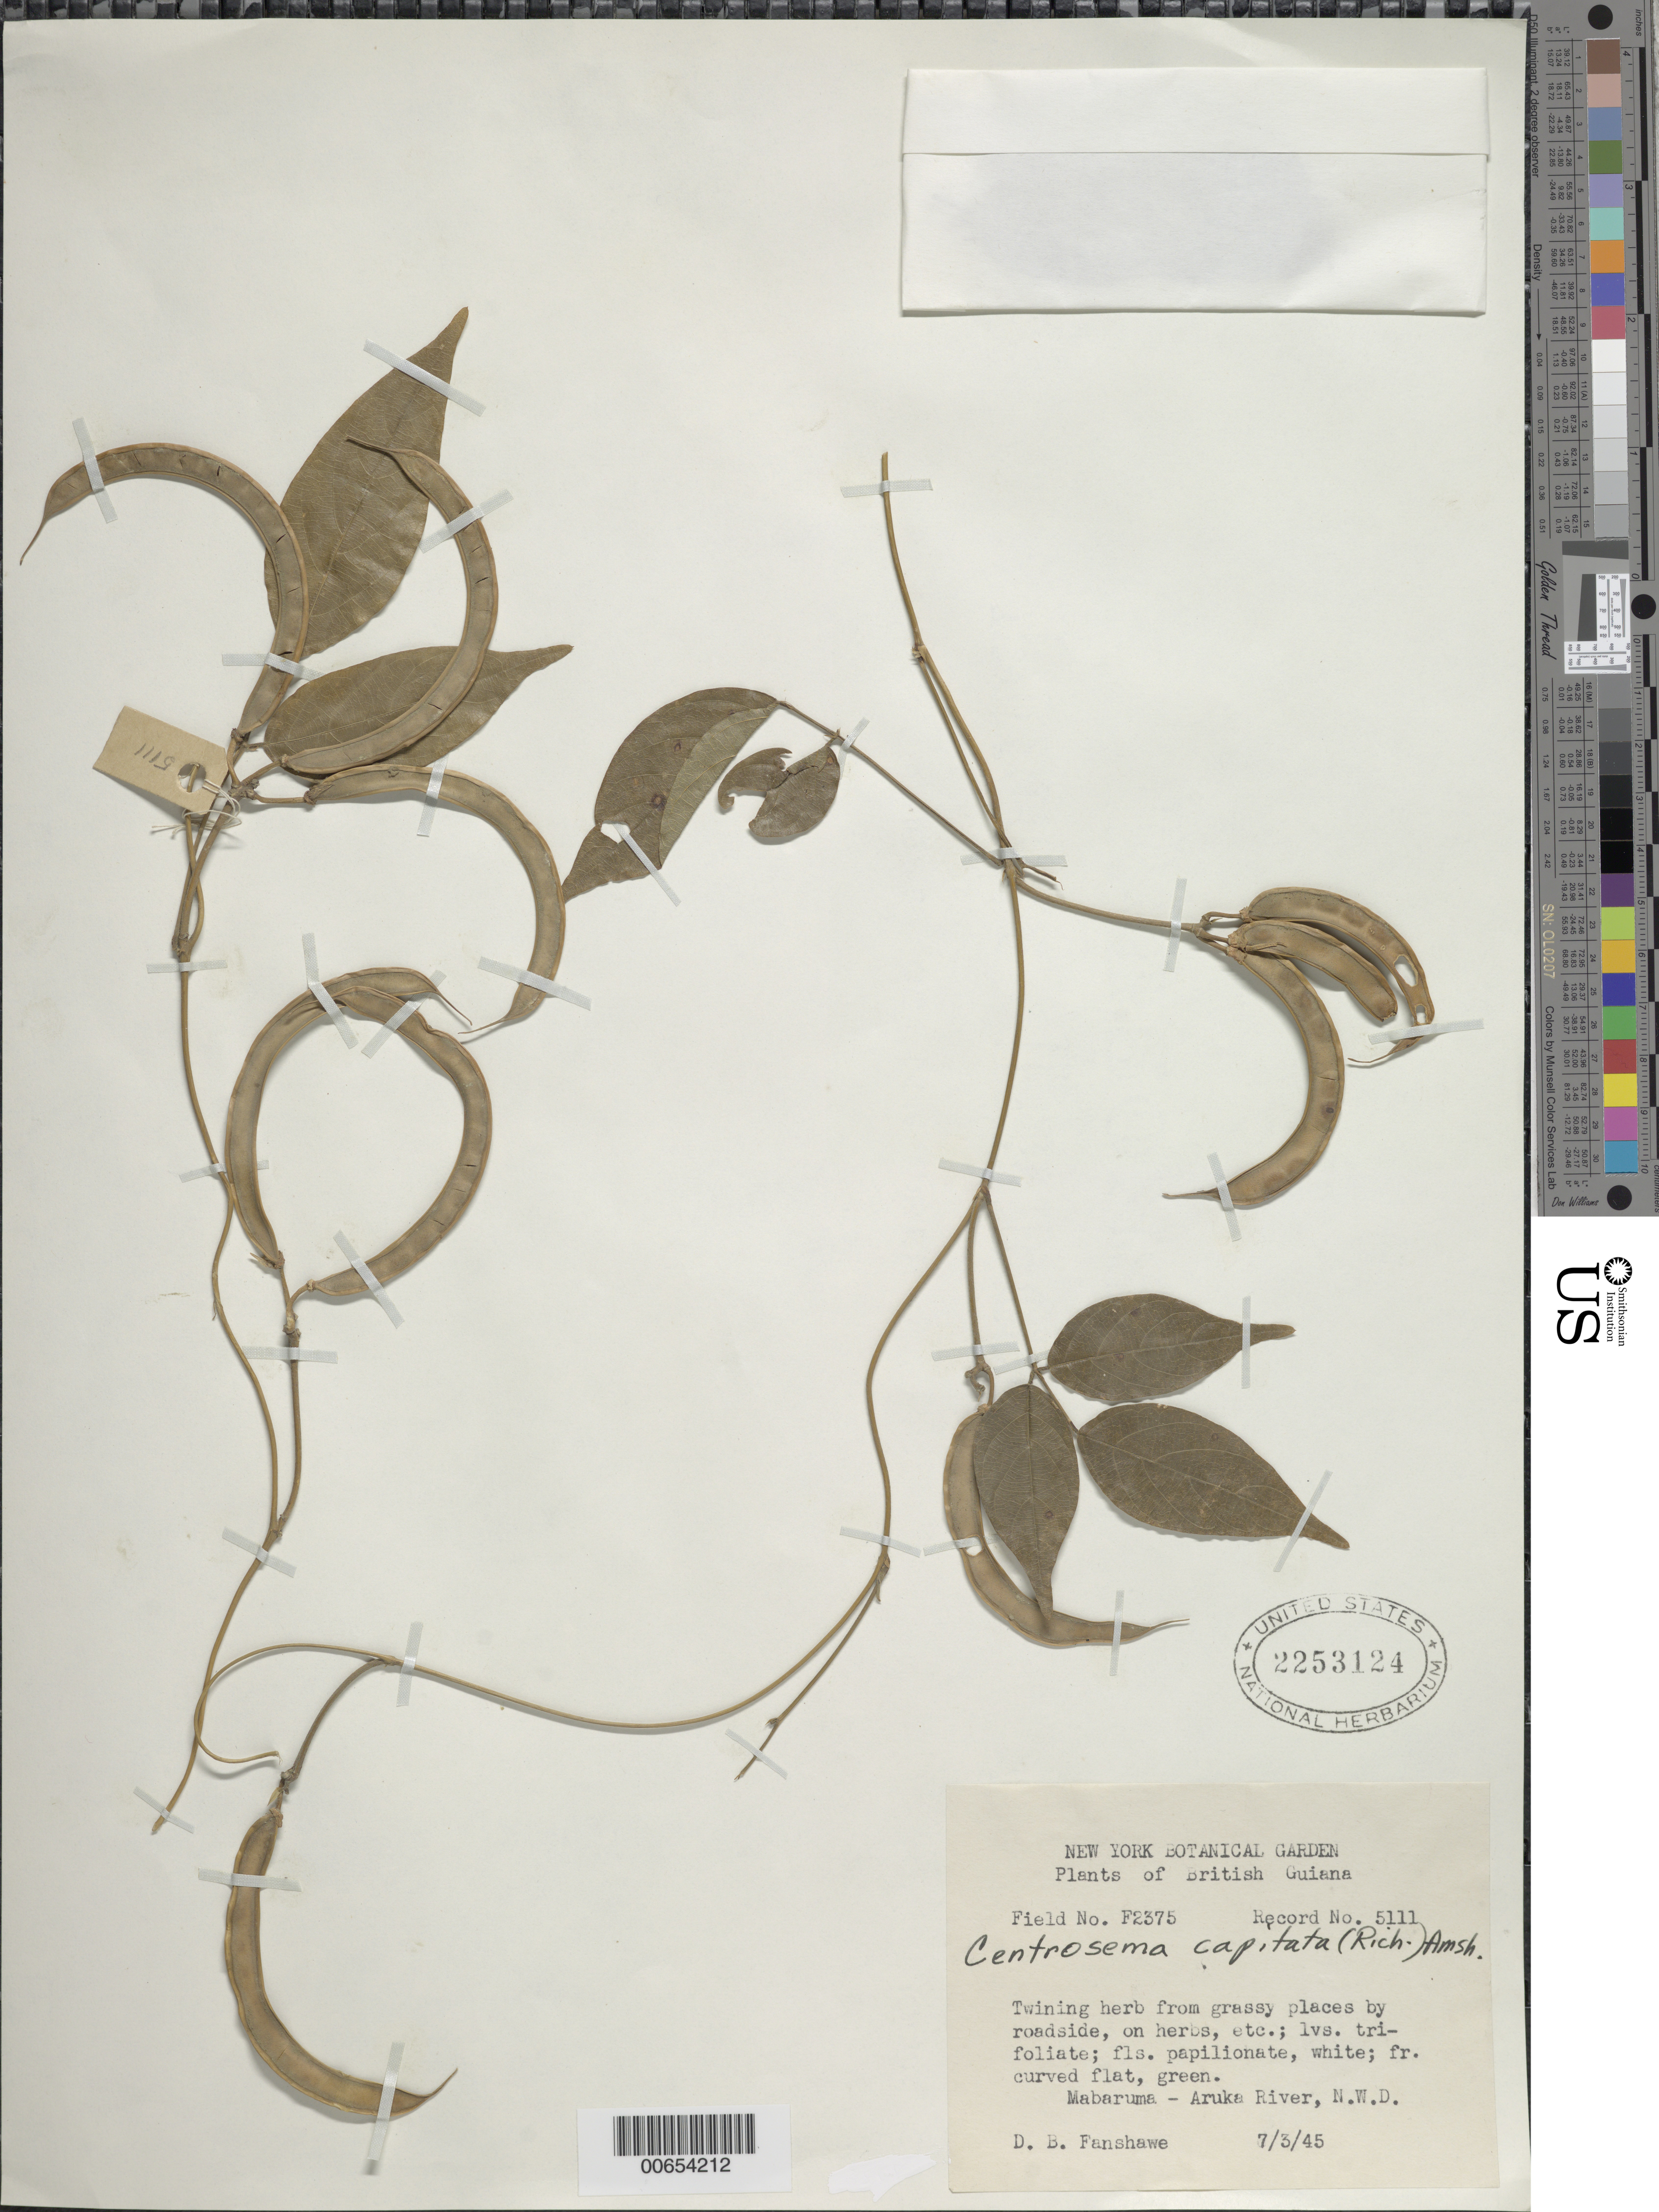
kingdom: Plantae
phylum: Tracheophyta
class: Magnoliopsida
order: Fabales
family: Fabaceae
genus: Centrosema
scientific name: Centrosema capitatum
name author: (Rich.) Amshoff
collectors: D. B. Fanshawe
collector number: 5111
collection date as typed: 7-Mar-45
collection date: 1945-03-07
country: Guyana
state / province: Barima-Waini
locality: Mabaruma, Aruka R., NW Dist.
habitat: Grassy roadside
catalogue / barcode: US 2253124